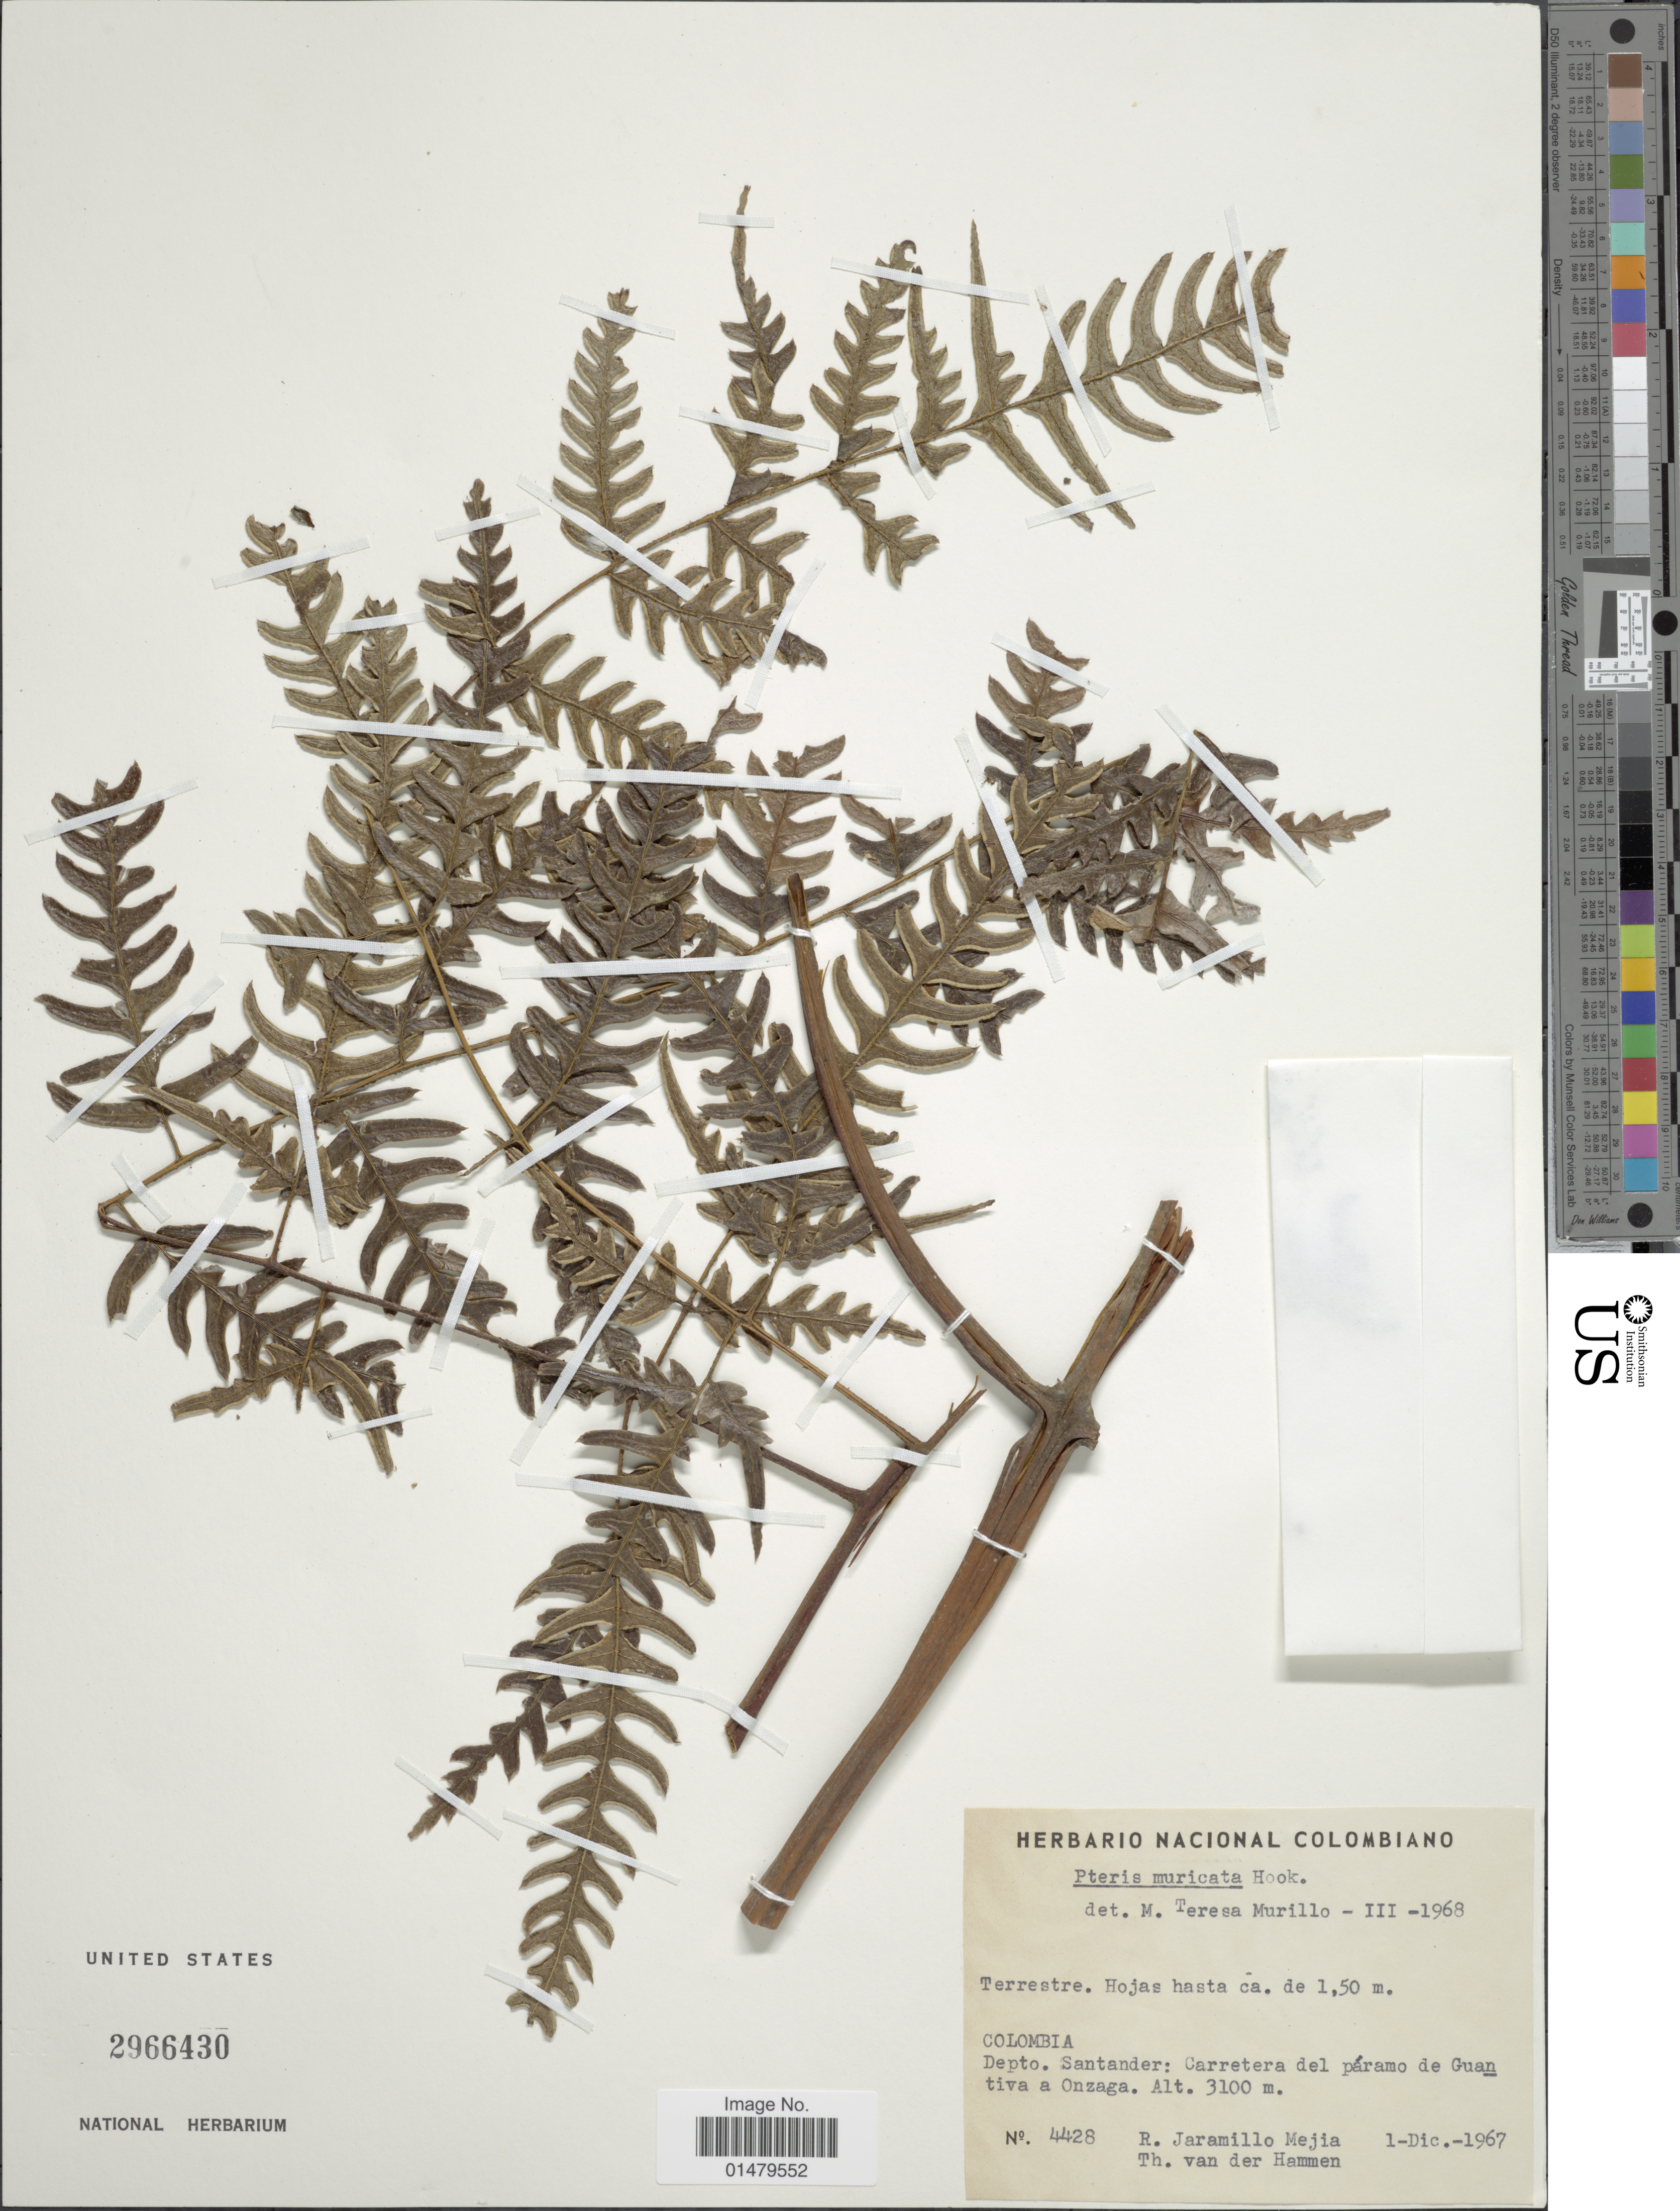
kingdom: Plantae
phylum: Tracheophyta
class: Polypodiopsida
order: Polypodiales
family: Pteridaceae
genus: Pteris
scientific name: Pteris longipetiololata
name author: Lellinger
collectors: R. Jaramillo M. & T. Hammen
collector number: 4428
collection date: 1967-12-01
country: Colombia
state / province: Santander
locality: Depto. Santander: Carretera del paramo de Guantiva a Onzaga.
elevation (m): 3100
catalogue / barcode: US 2966430